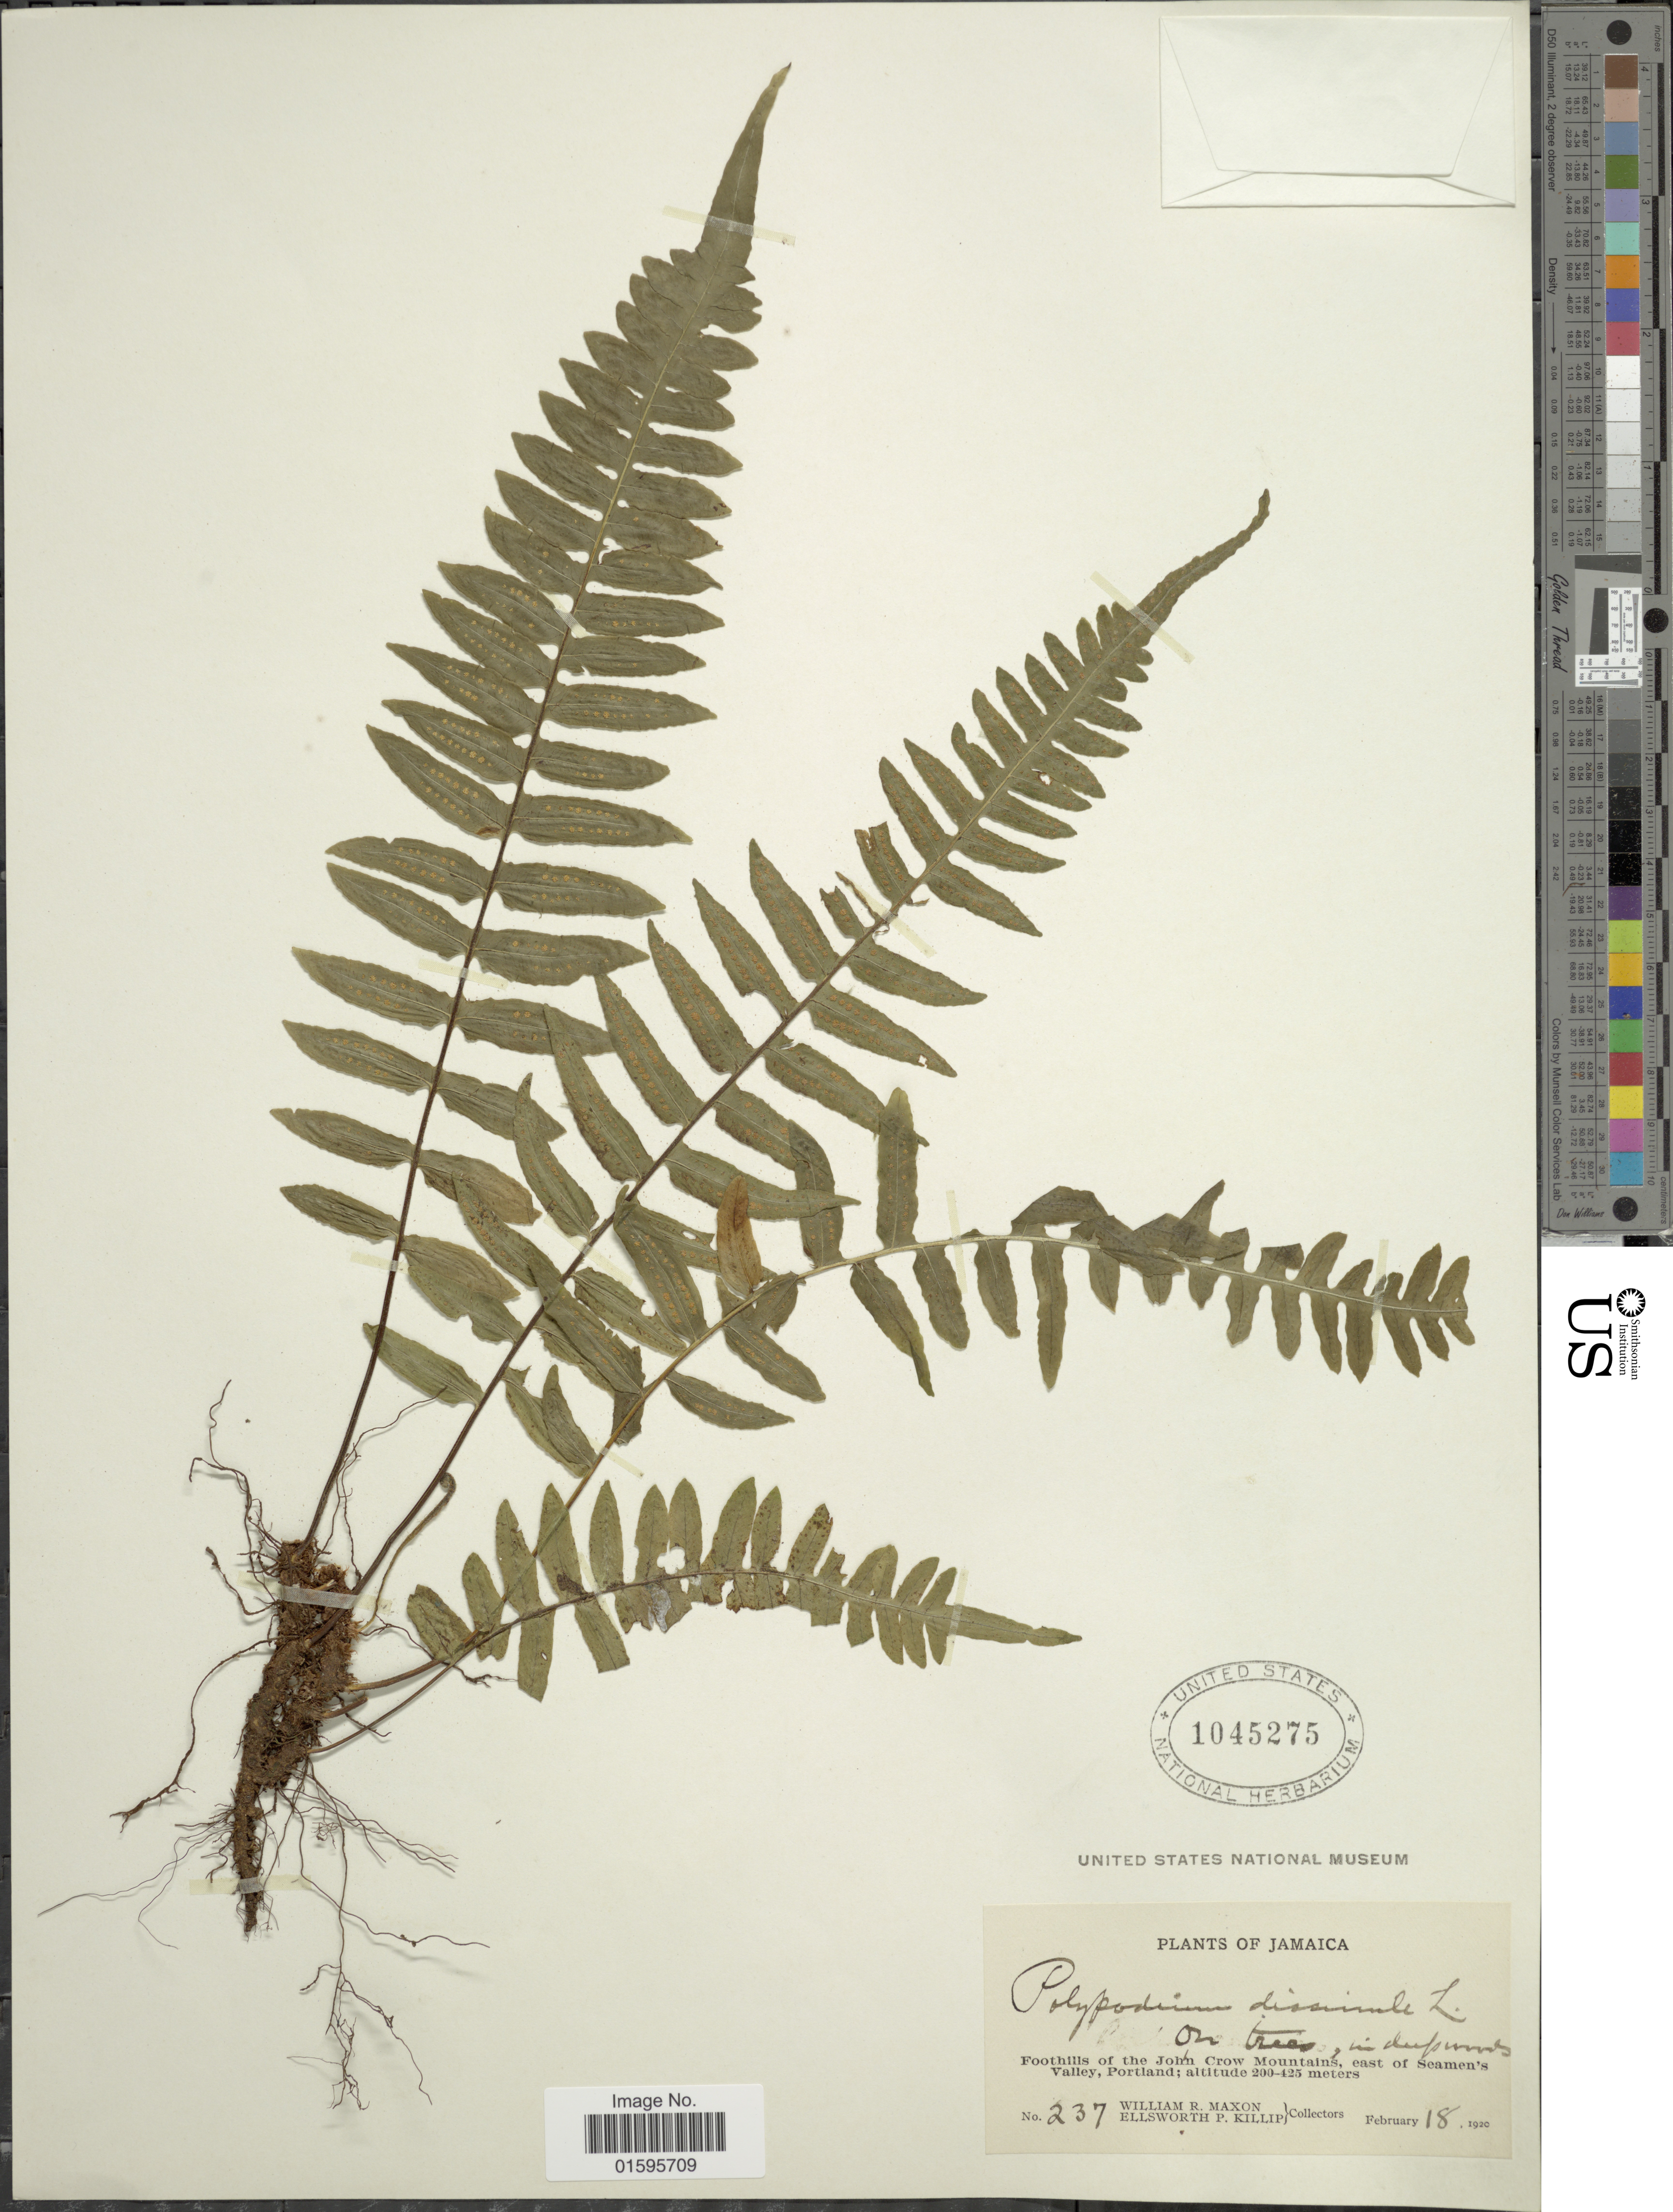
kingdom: Plantae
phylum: Tracheophyta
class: Polypodiopsida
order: Polypodiales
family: Polypodiaceae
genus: Polypodium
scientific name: Polypodium dulce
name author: Poir.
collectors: W. R. Maxon & E. P. Killip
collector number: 237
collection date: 1920-02-18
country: Jamaica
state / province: Portland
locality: Foothills of the John Crow Mountains, east of Seamen's Valley, Portland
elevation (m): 200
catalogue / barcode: US 1045275